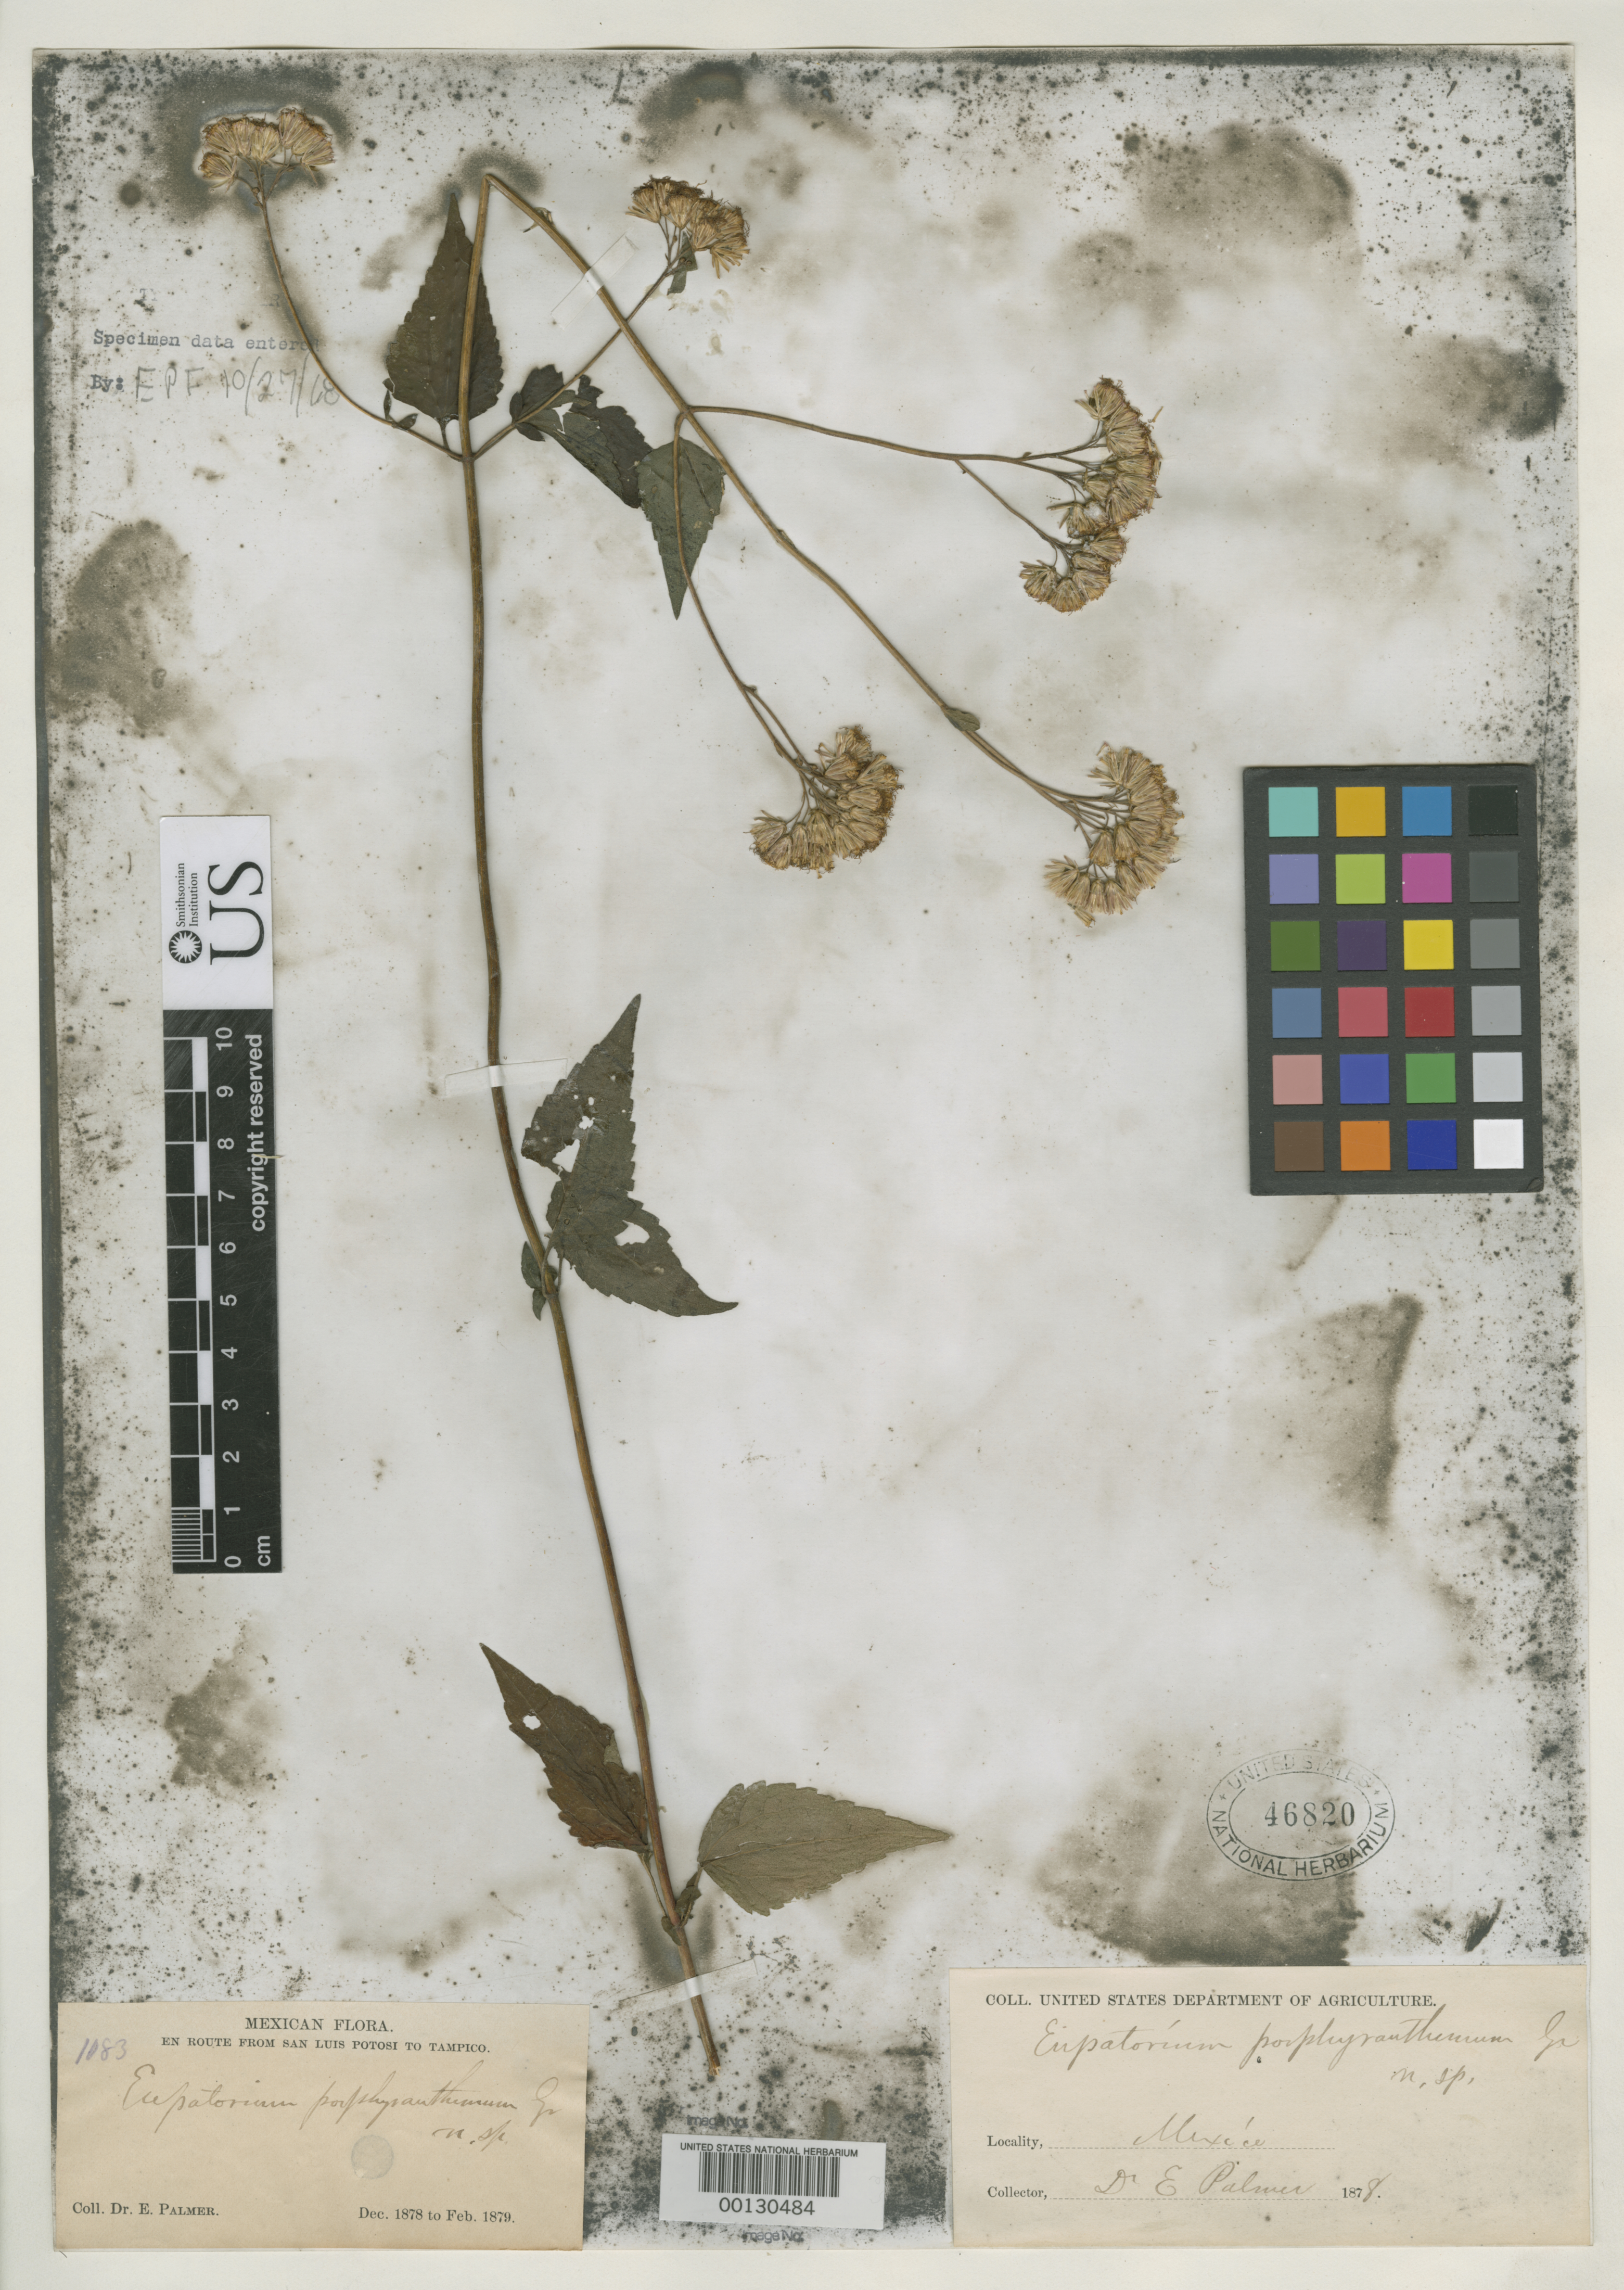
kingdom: Plantae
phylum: Tracheophyta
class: Magnoliopsida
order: Asterales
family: Asteraceae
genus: Eupatorium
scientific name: Eupatorium porphyranthemum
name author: A. Gray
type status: Isotype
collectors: E. Palmer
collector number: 1083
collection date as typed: Dec 1878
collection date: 1878-12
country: Mexico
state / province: San Luis Potosi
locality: Between San Luis Potosi and Tampico.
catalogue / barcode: US 46820